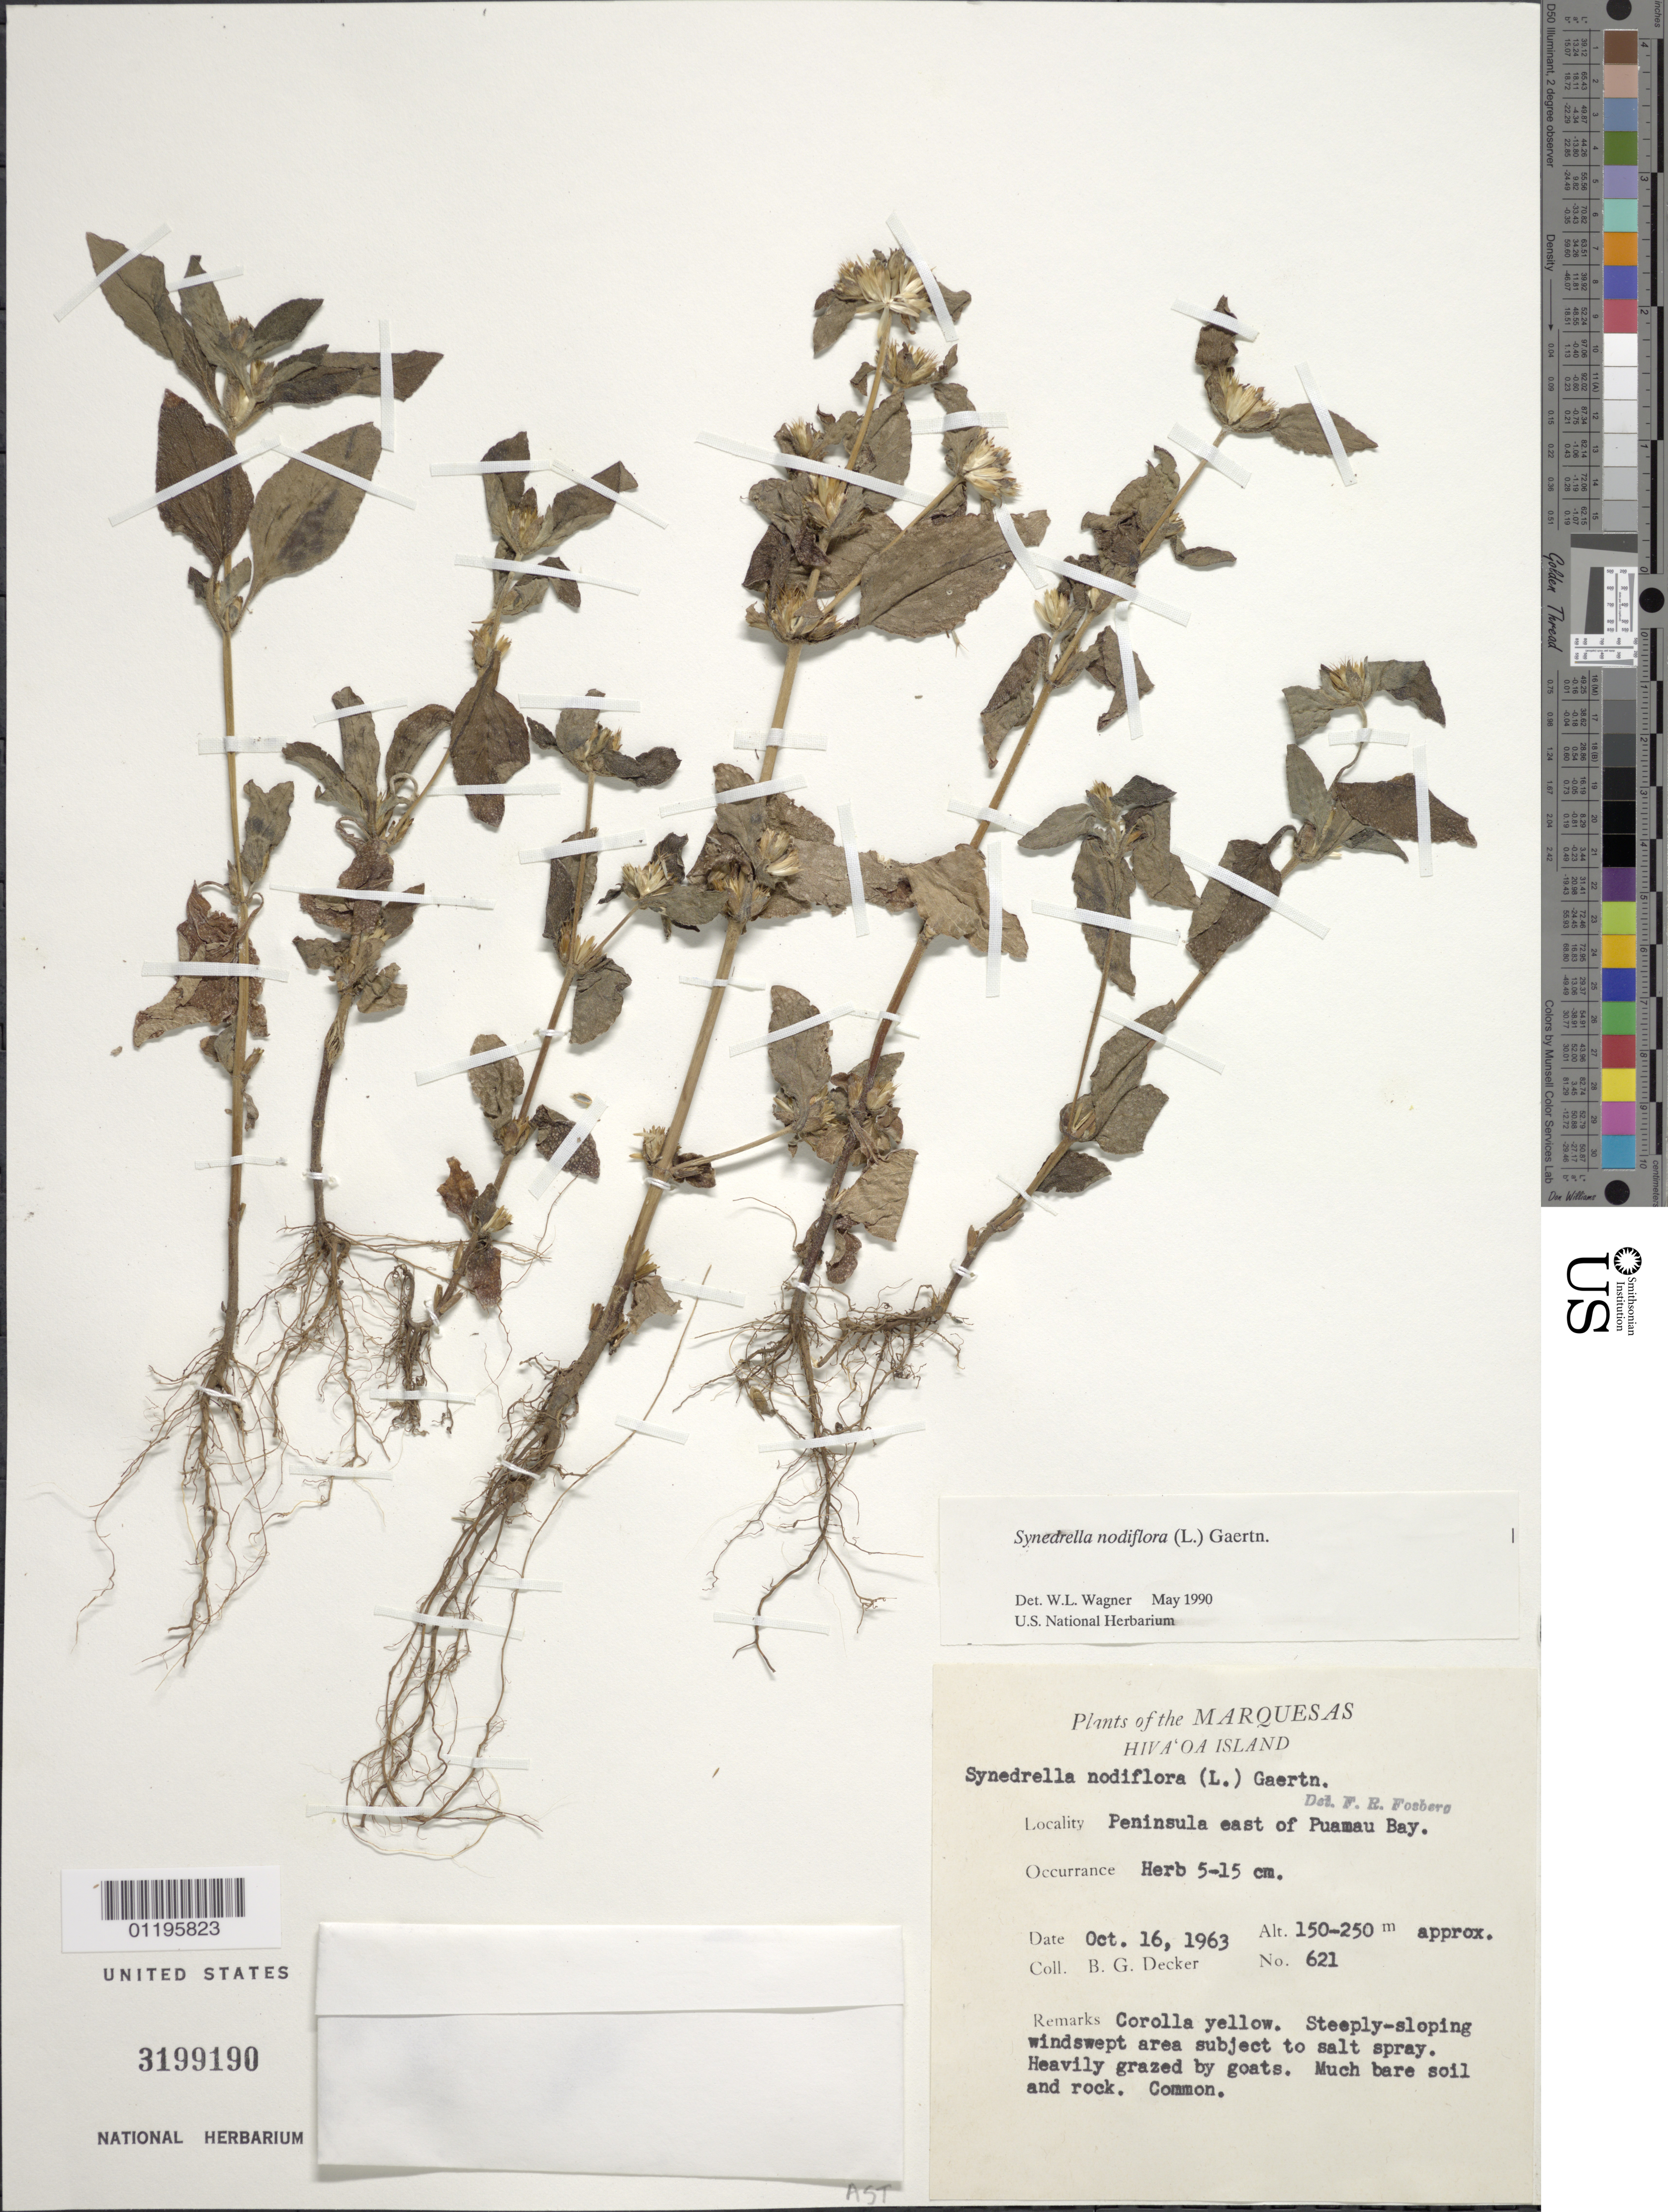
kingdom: Plantae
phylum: Tracheophyta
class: Magnoliopsida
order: Asterales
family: Asteraceae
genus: Synedrella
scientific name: Synedrella nodiflora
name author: (L.) Gaertn.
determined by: Wagner, W. L., (BOT), Smithsonian Institution - National Museum of Natural History (UNITED STATES)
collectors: B. G. Decker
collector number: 621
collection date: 1963-10-16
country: French Polynesia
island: Hiva Oa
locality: peninsula E of Puamau Bay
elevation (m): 150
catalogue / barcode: US 3199190